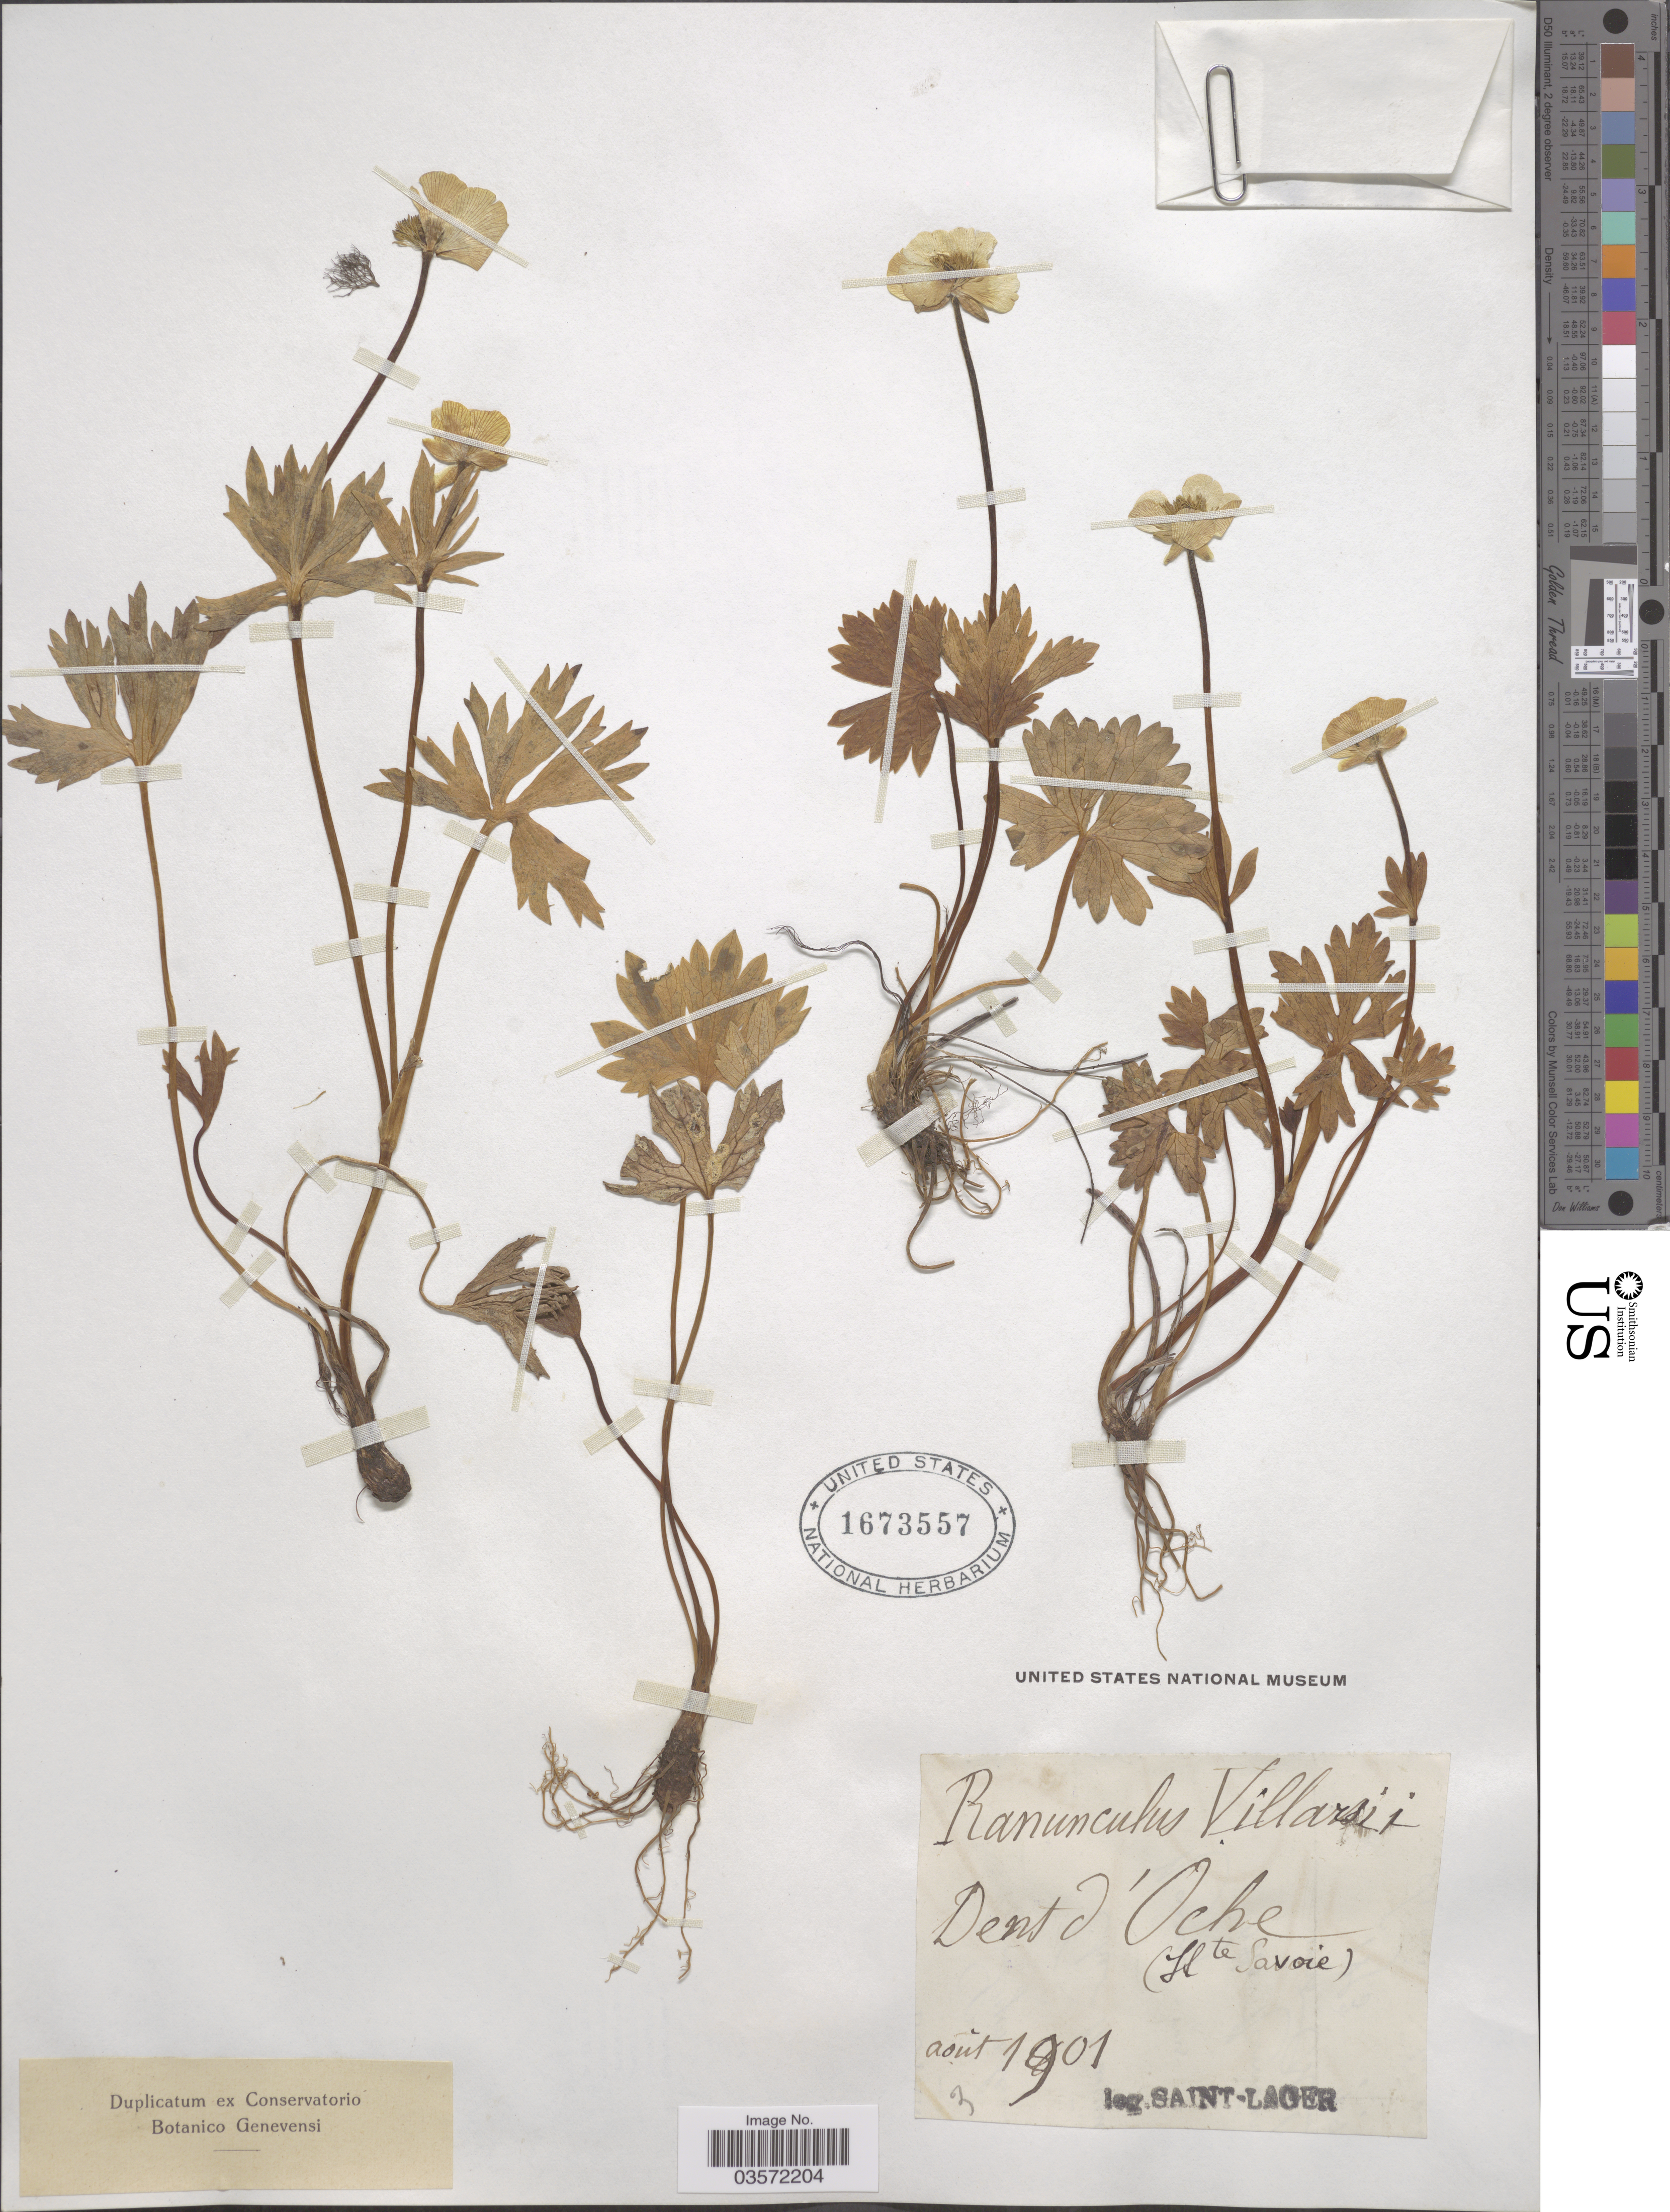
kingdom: Plantae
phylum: Tracheophyta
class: Magnoliopsida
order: Ranunculales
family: Ranunculaceae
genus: Ranunculus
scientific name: Ranunculus villarsii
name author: DC.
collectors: Saint-Lager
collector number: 3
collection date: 1901-08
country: France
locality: Dent d'Oche (Hte Savoie).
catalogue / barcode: US 1673557